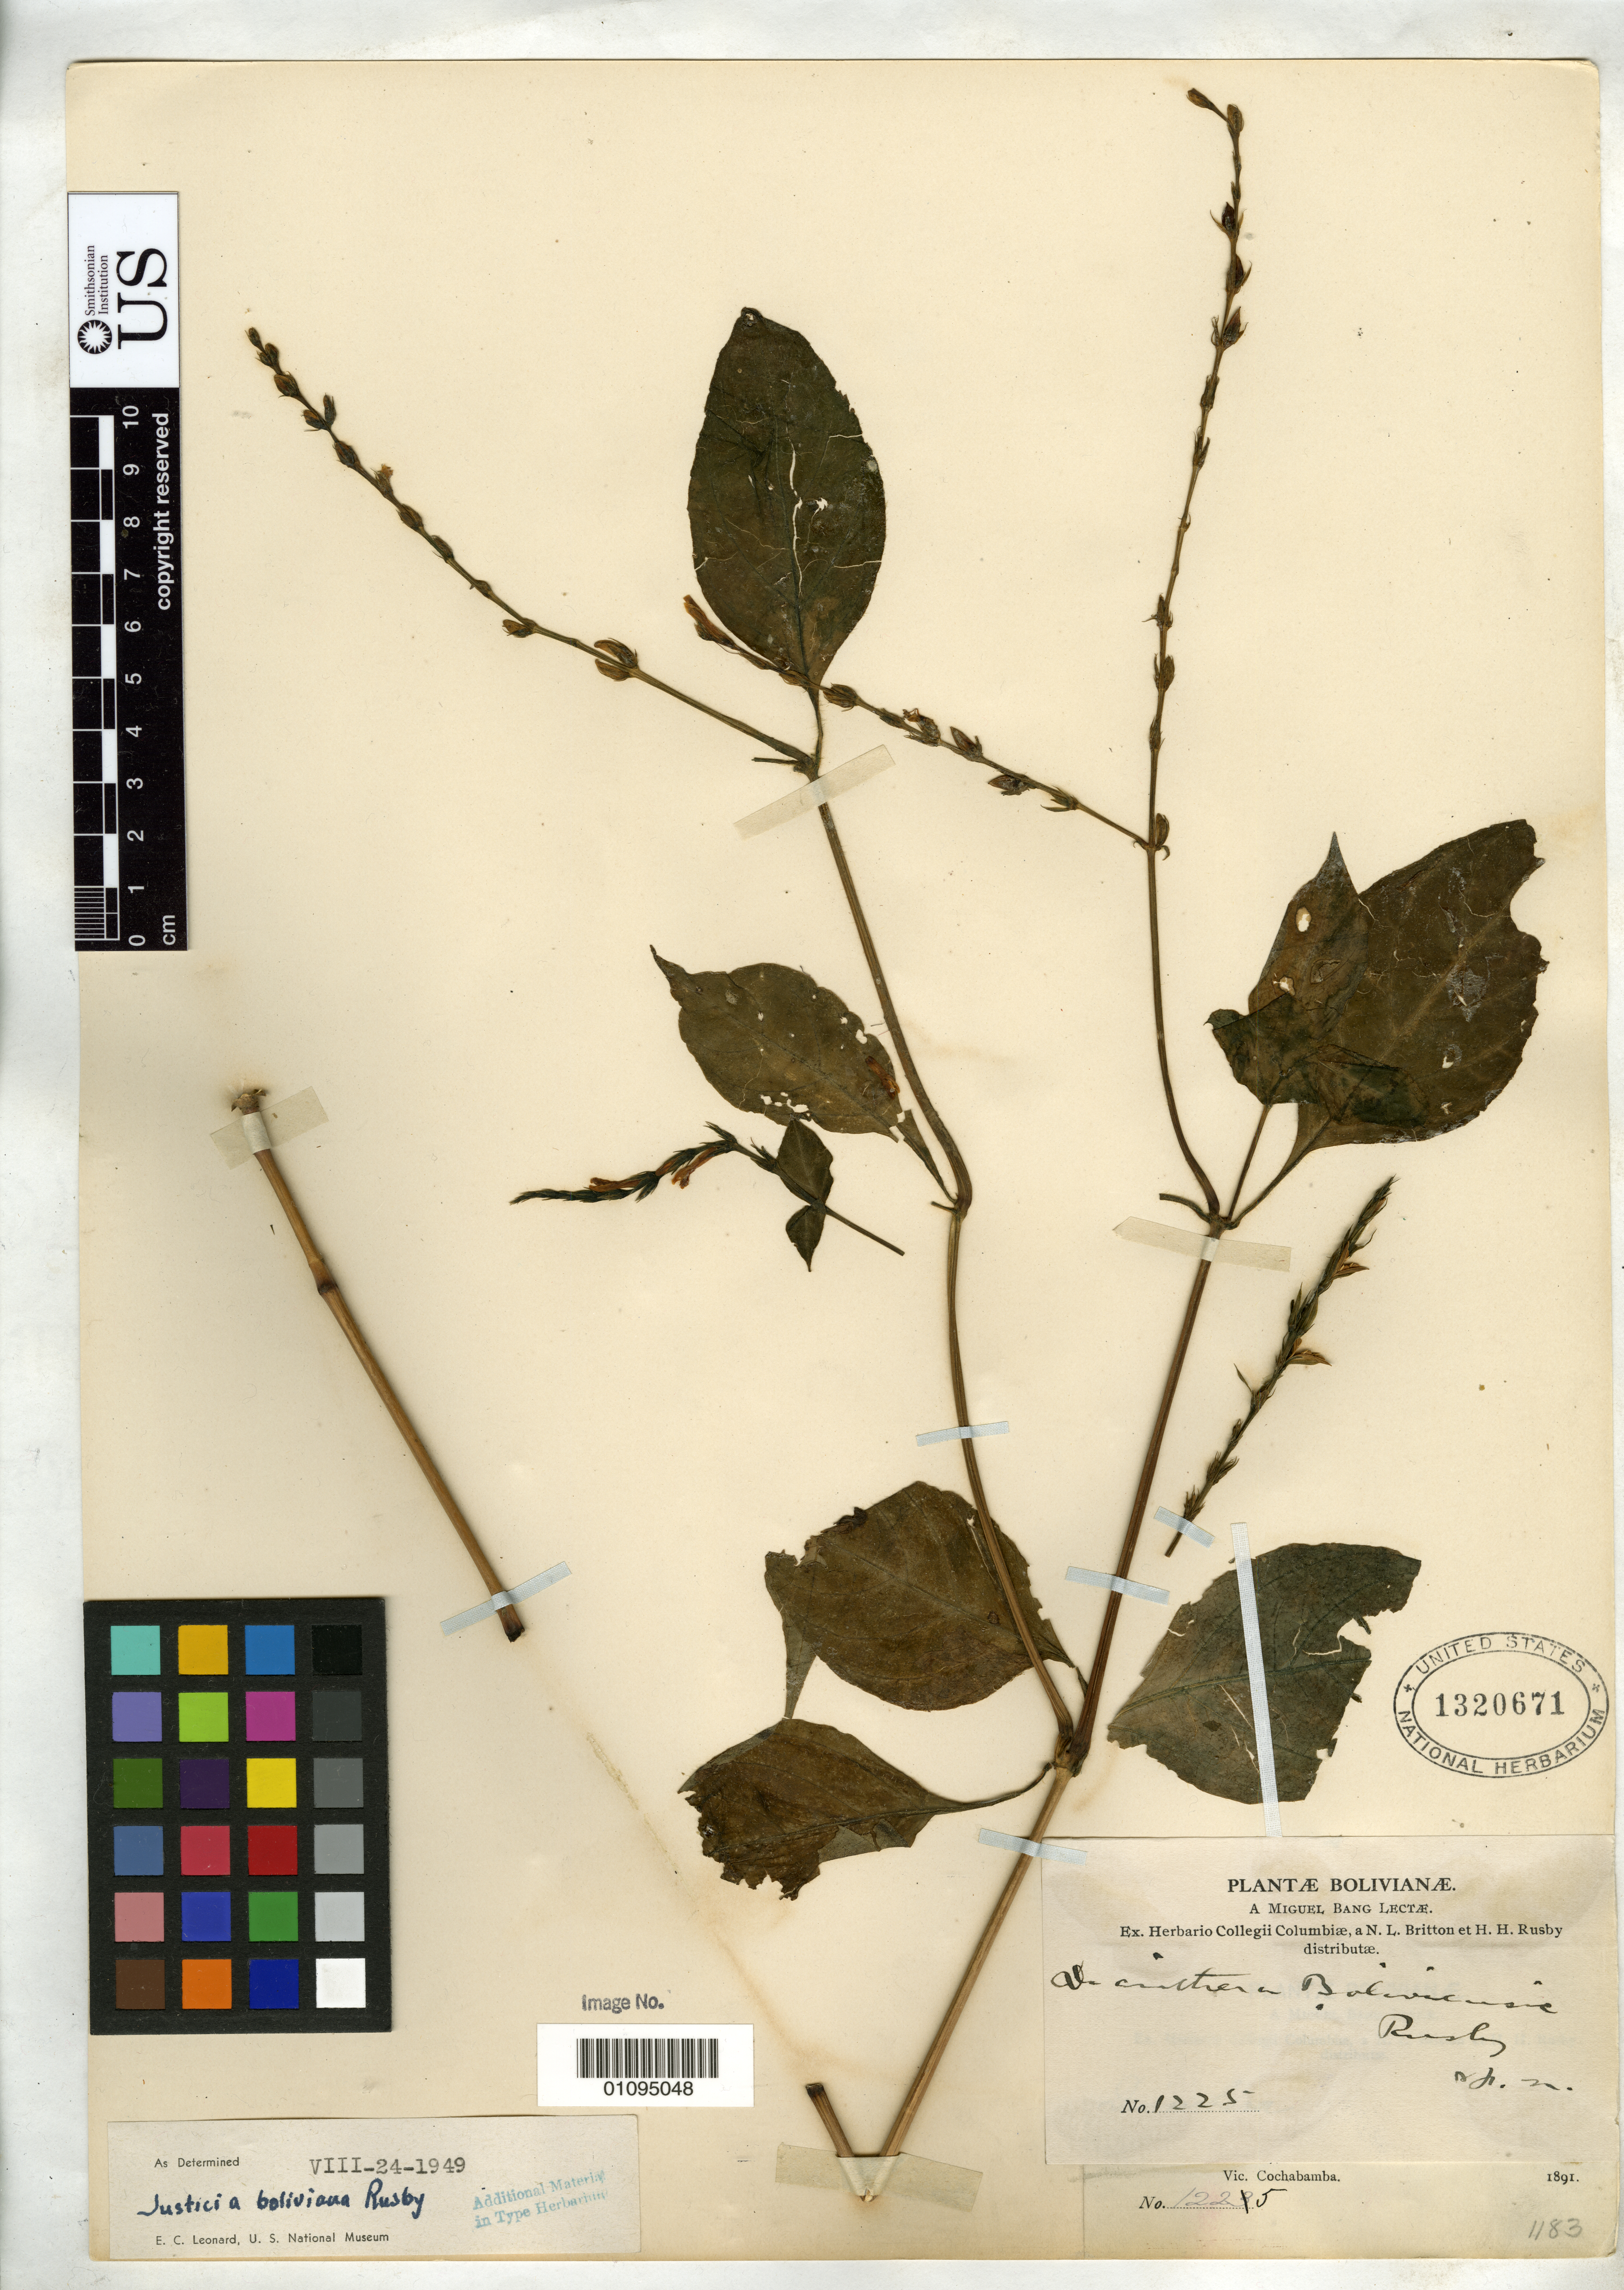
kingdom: Plantae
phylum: Tracheophyta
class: Magnoliopsida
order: Lamiales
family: Acanthaceae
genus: Justicia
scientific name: Justicia boliviana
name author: Rusby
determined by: Leonard, Emery C., (US)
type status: Isotype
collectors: M. Bang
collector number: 1225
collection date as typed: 1891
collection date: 1891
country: Bolivia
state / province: Cochabamba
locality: Vic. Cochabamba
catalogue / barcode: US 1320671